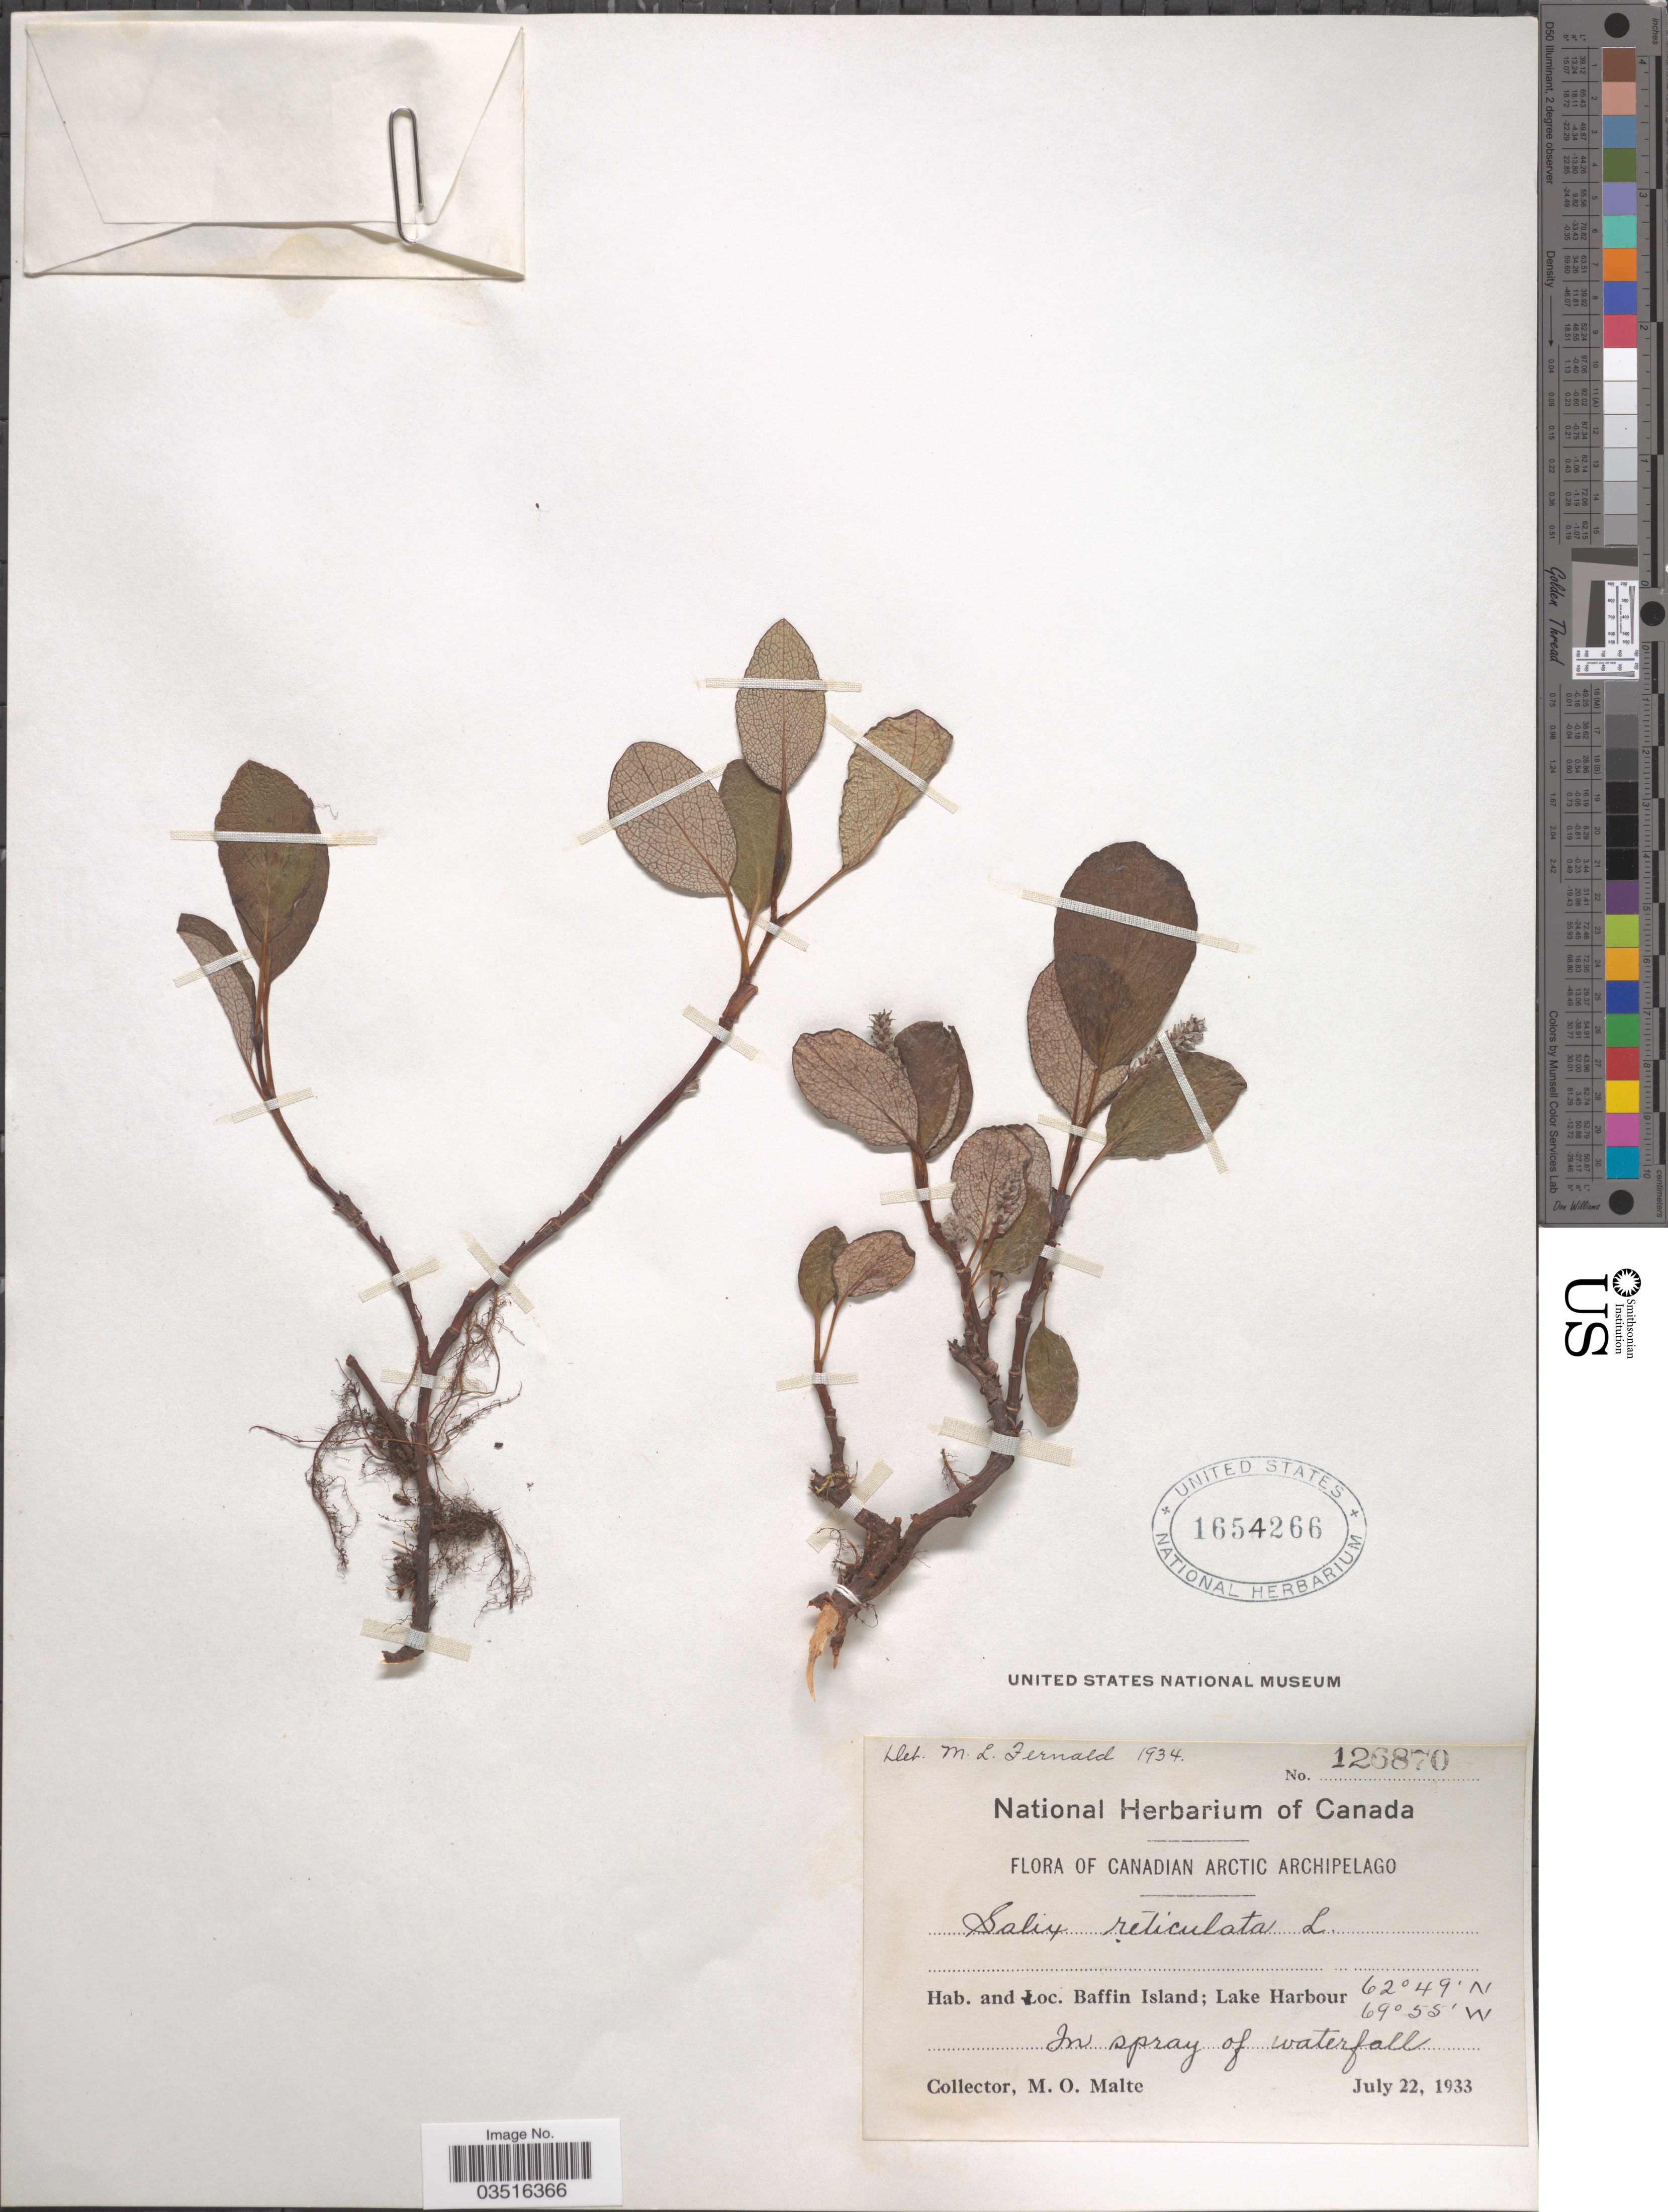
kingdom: Plantae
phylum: Tracheophyta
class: Magnoliopsida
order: Malpighiales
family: Salicaceae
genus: Salix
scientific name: Salix reticulata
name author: L.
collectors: M. O. Malte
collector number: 126870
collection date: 1933-07-22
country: Canada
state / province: Nunavut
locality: Canadian Arctic Archipelago. Baffin Island; Lake Harbour. In spray of waterfall.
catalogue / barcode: US 1654266